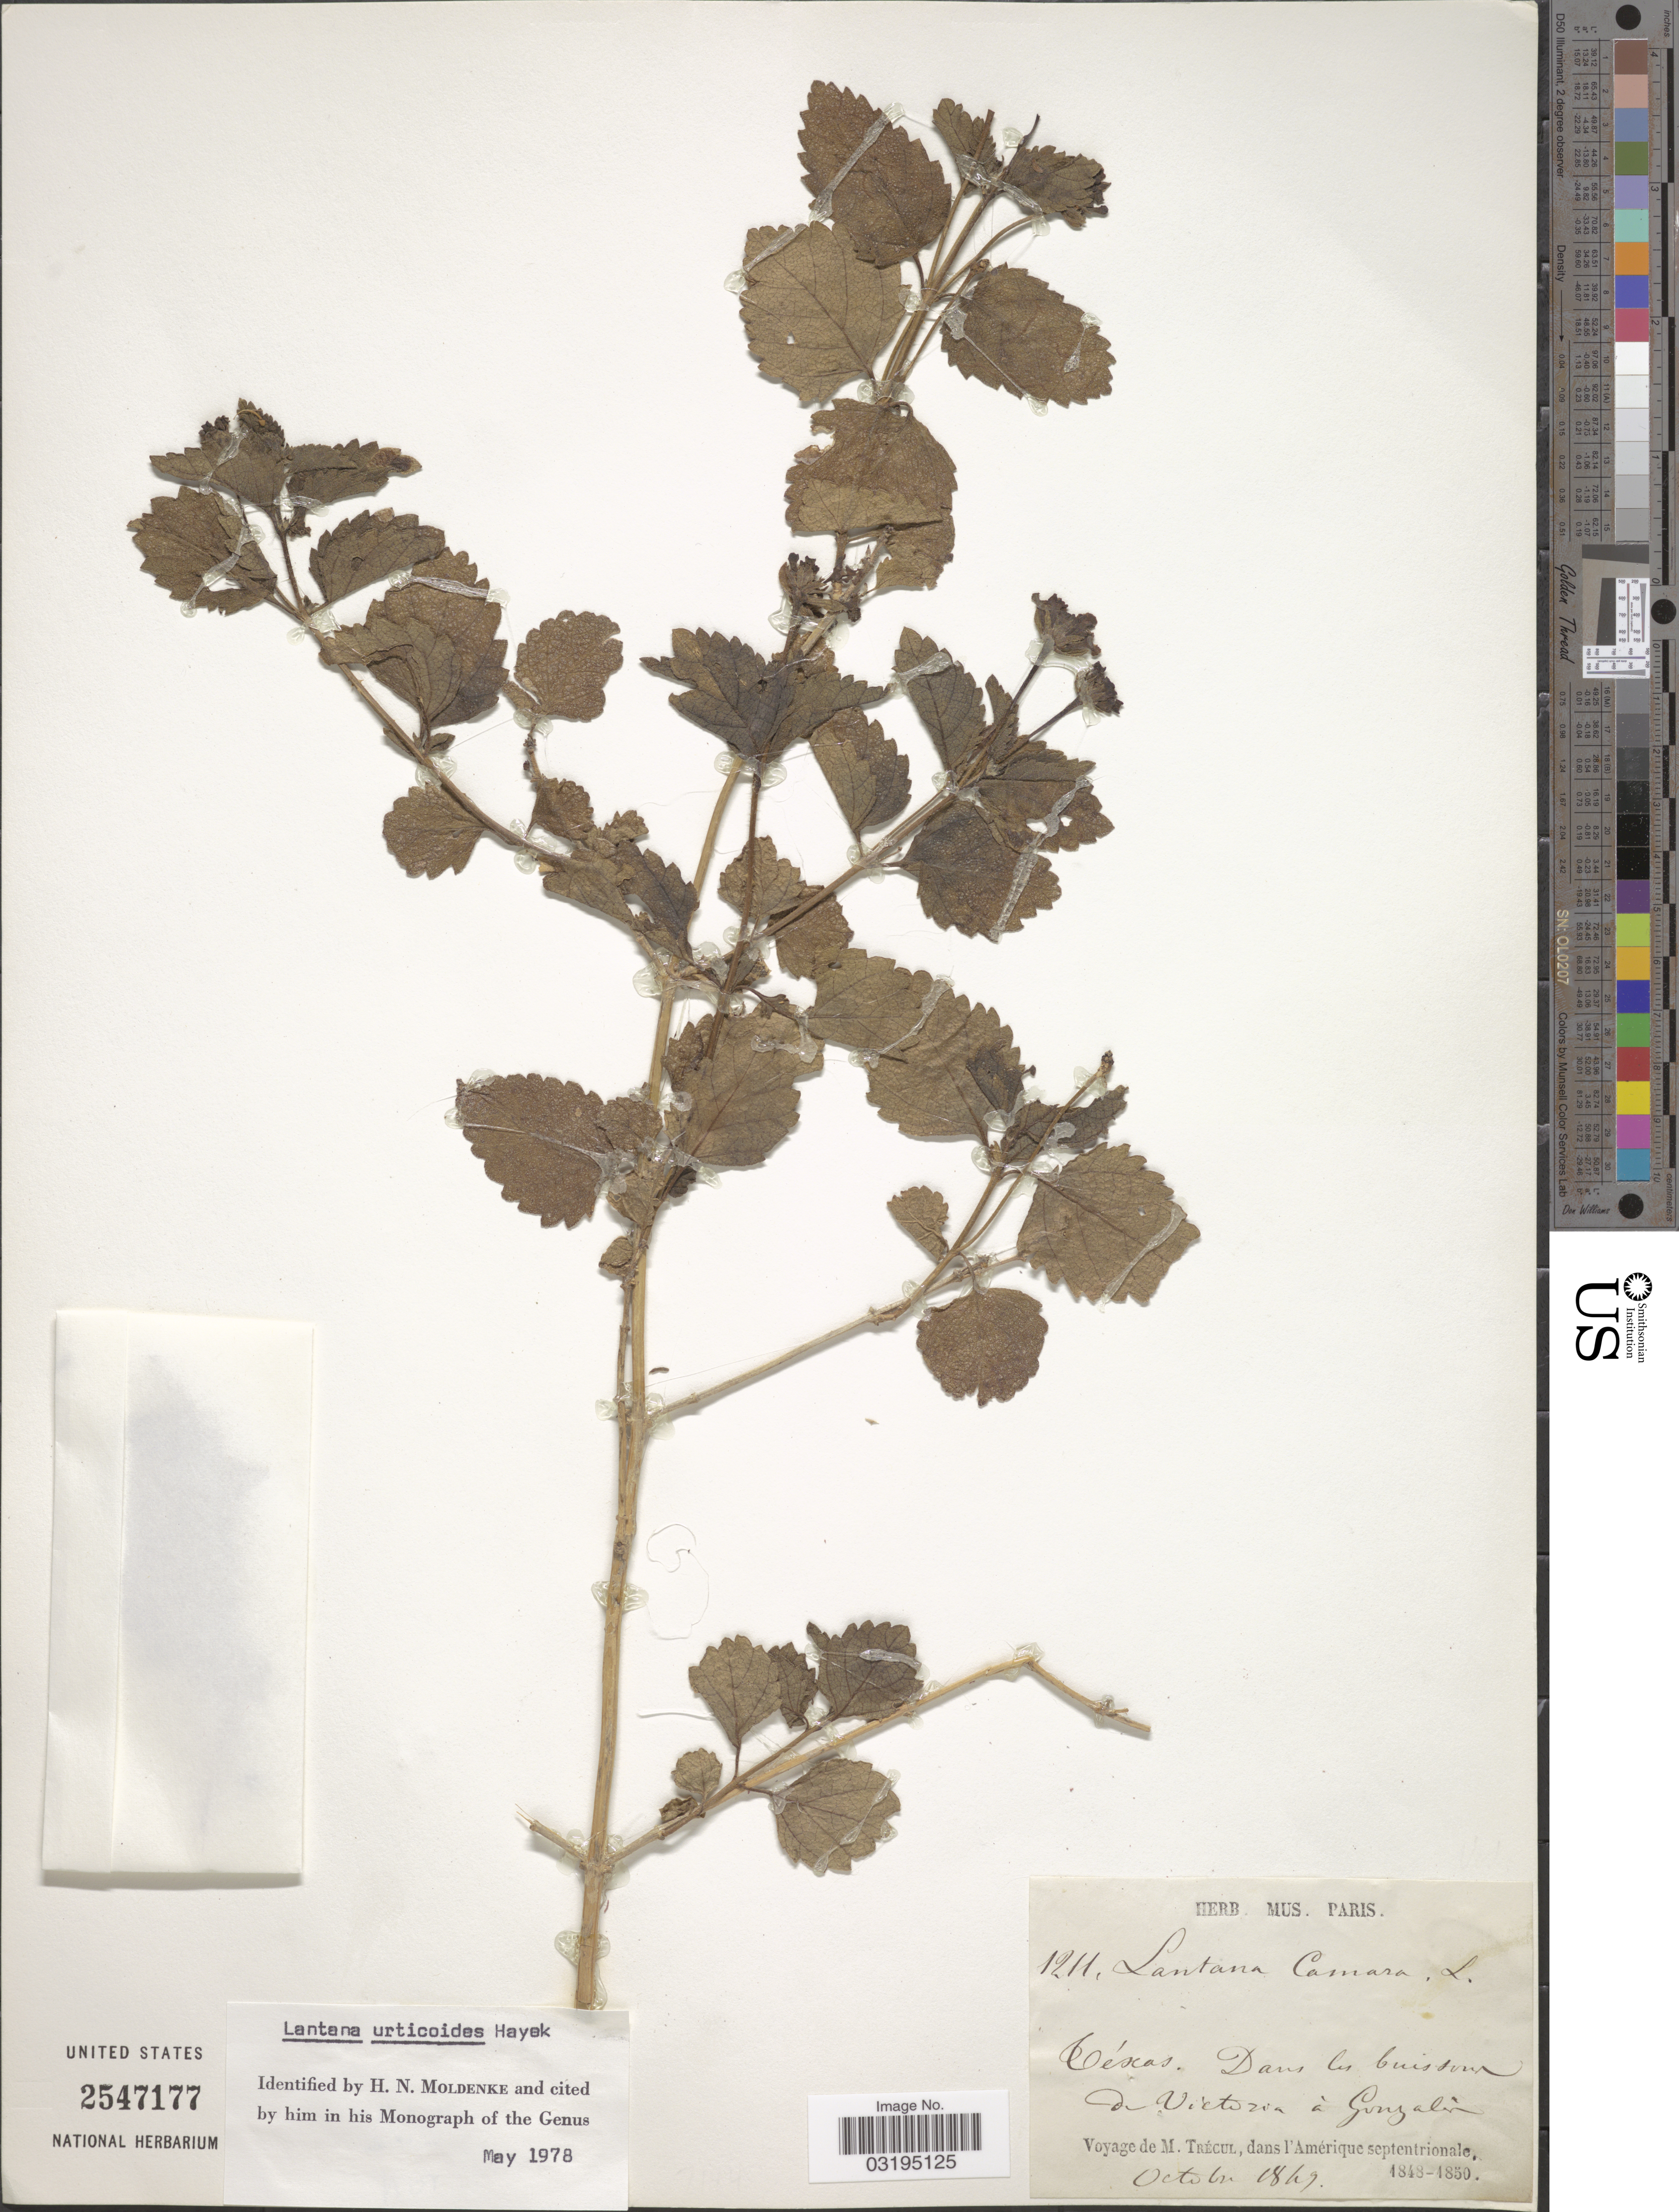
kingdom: Plantae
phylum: Tracheophyta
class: Magnoliopsida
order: Lamiales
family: Verbenaceae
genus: Lantana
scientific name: Lantana urticoides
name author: Hayek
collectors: A. Trécul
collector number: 1211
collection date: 1849-10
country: United States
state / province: Texas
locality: Dans les buissons de Victoria á Gonzales.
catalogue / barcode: US 2547177